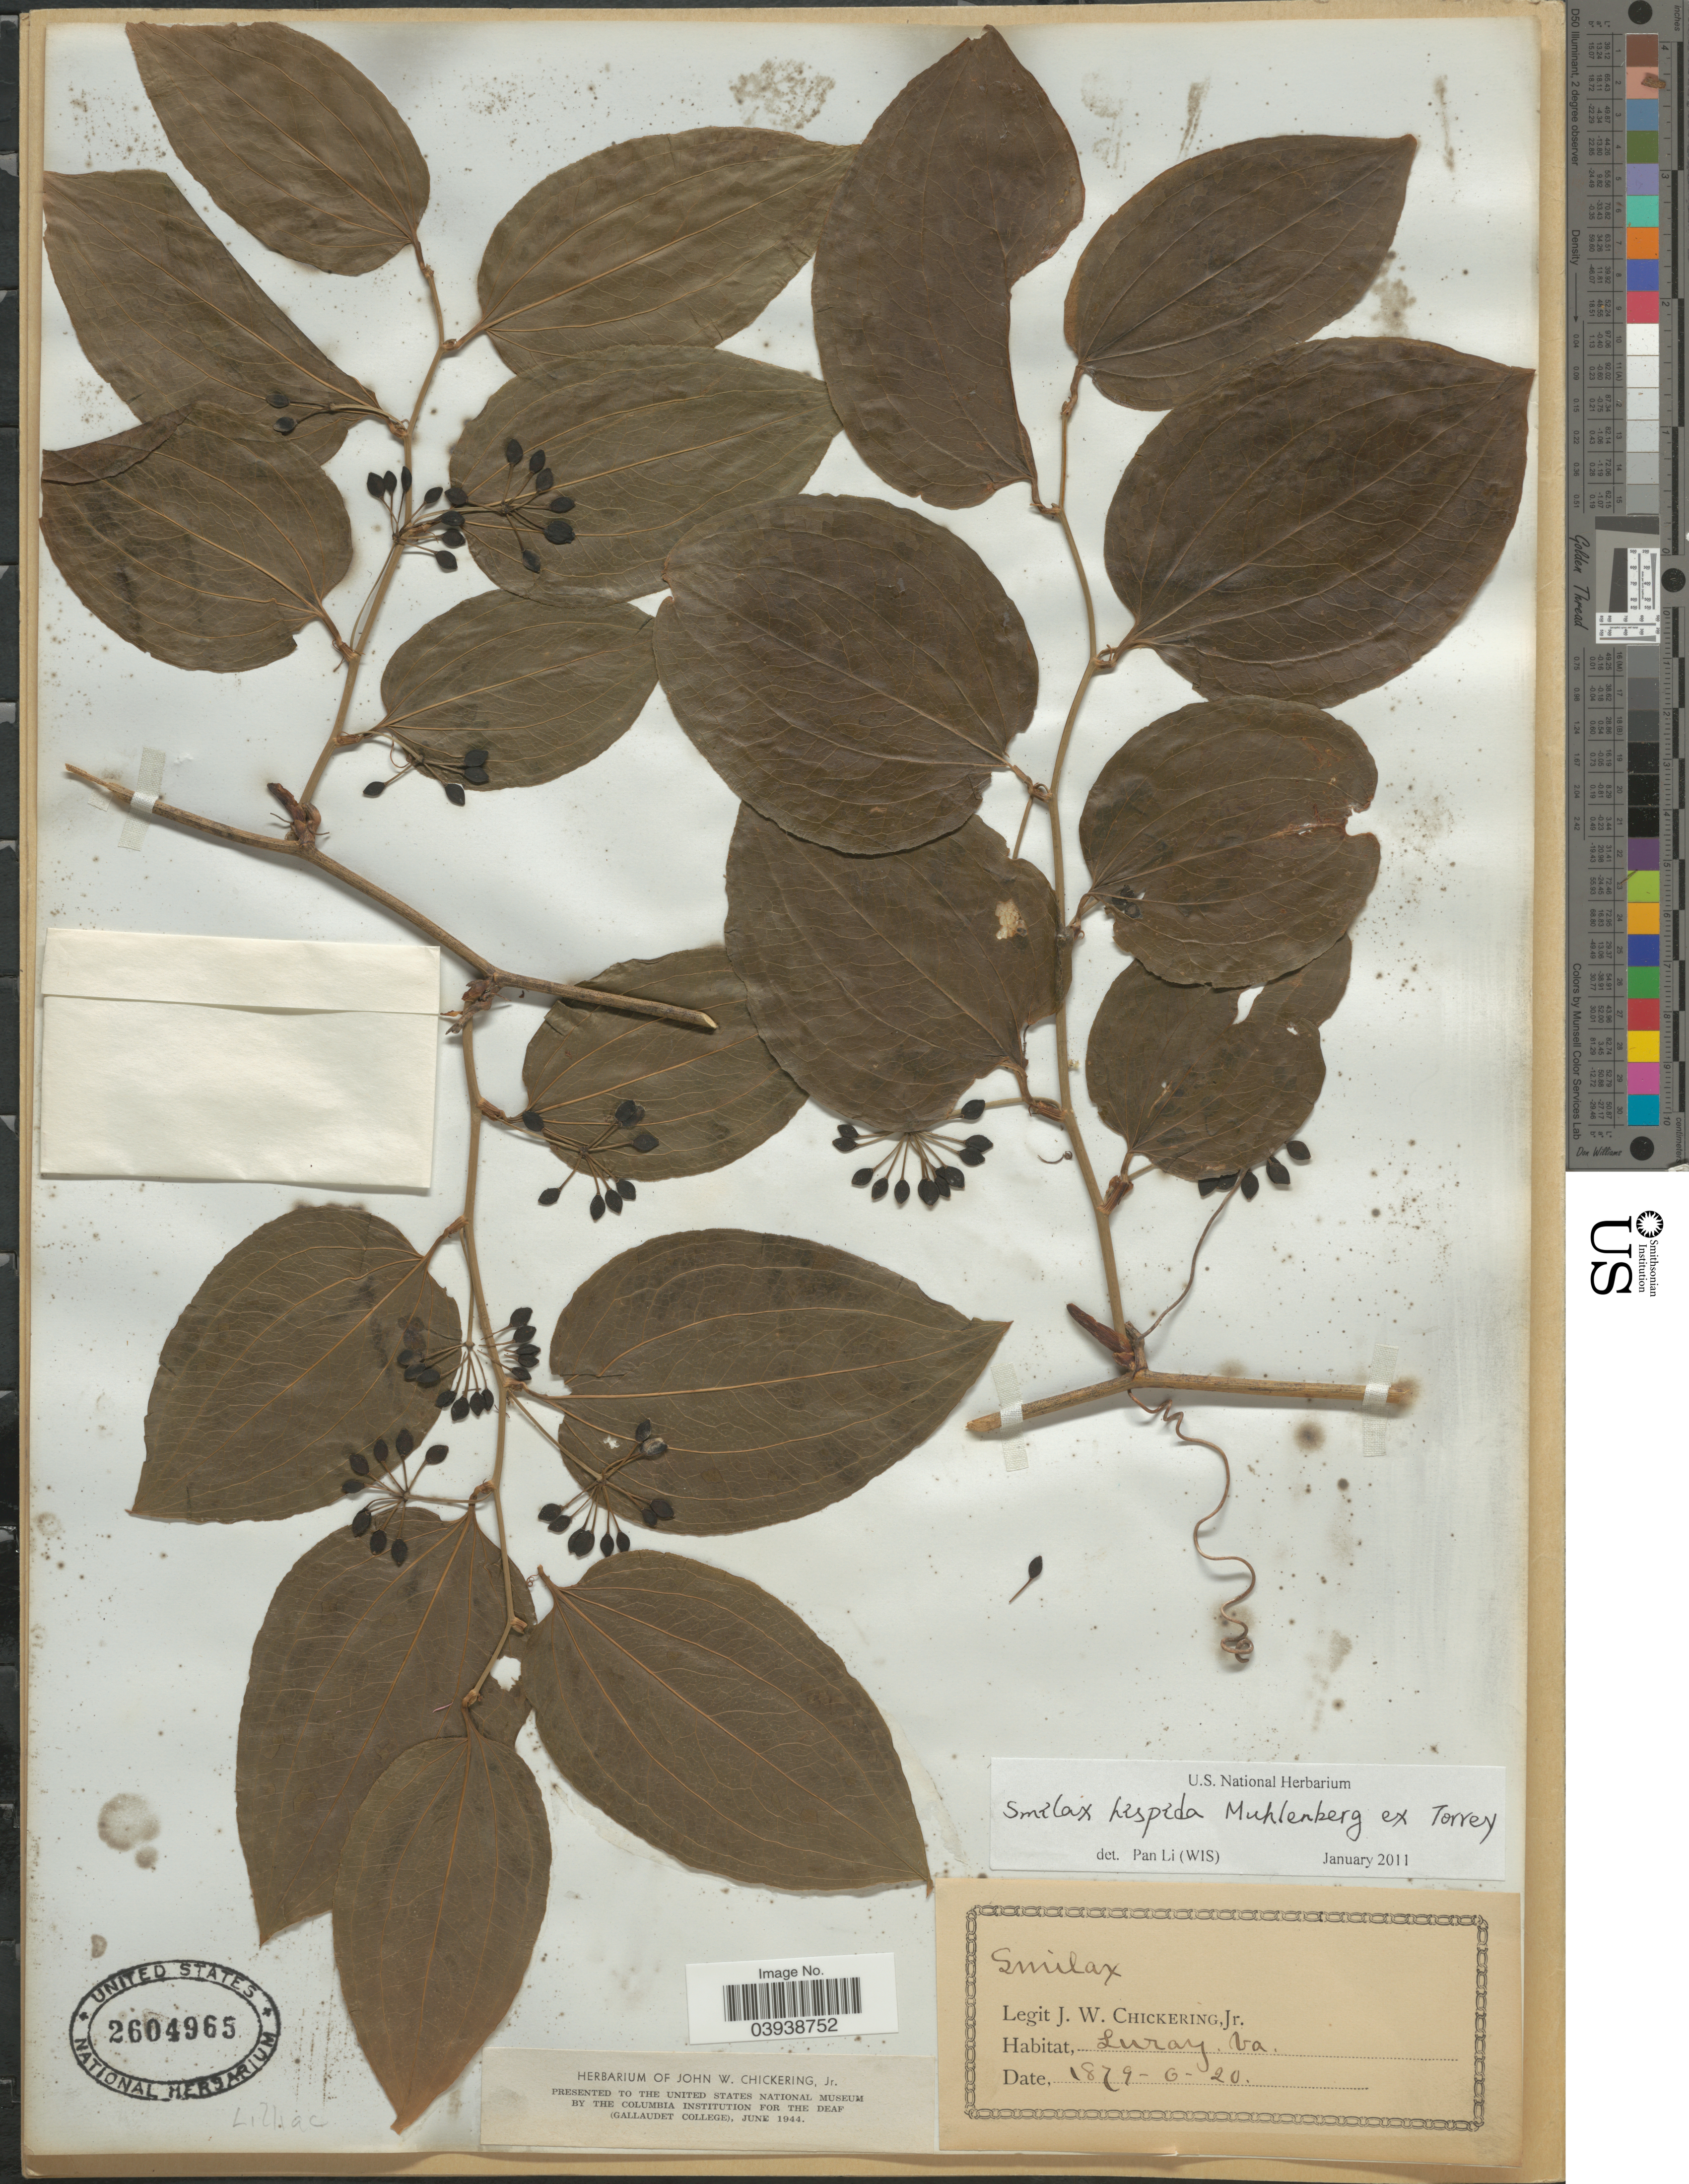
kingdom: Plantae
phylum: Tracheophyta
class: Liliopsida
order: Liliales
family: Smilacaceae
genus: Smilax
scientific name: Smilax hispida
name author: Raf.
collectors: J. Chickering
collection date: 1879-06-20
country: United States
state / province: Virginia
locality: Luray.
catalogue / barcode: US 2604965